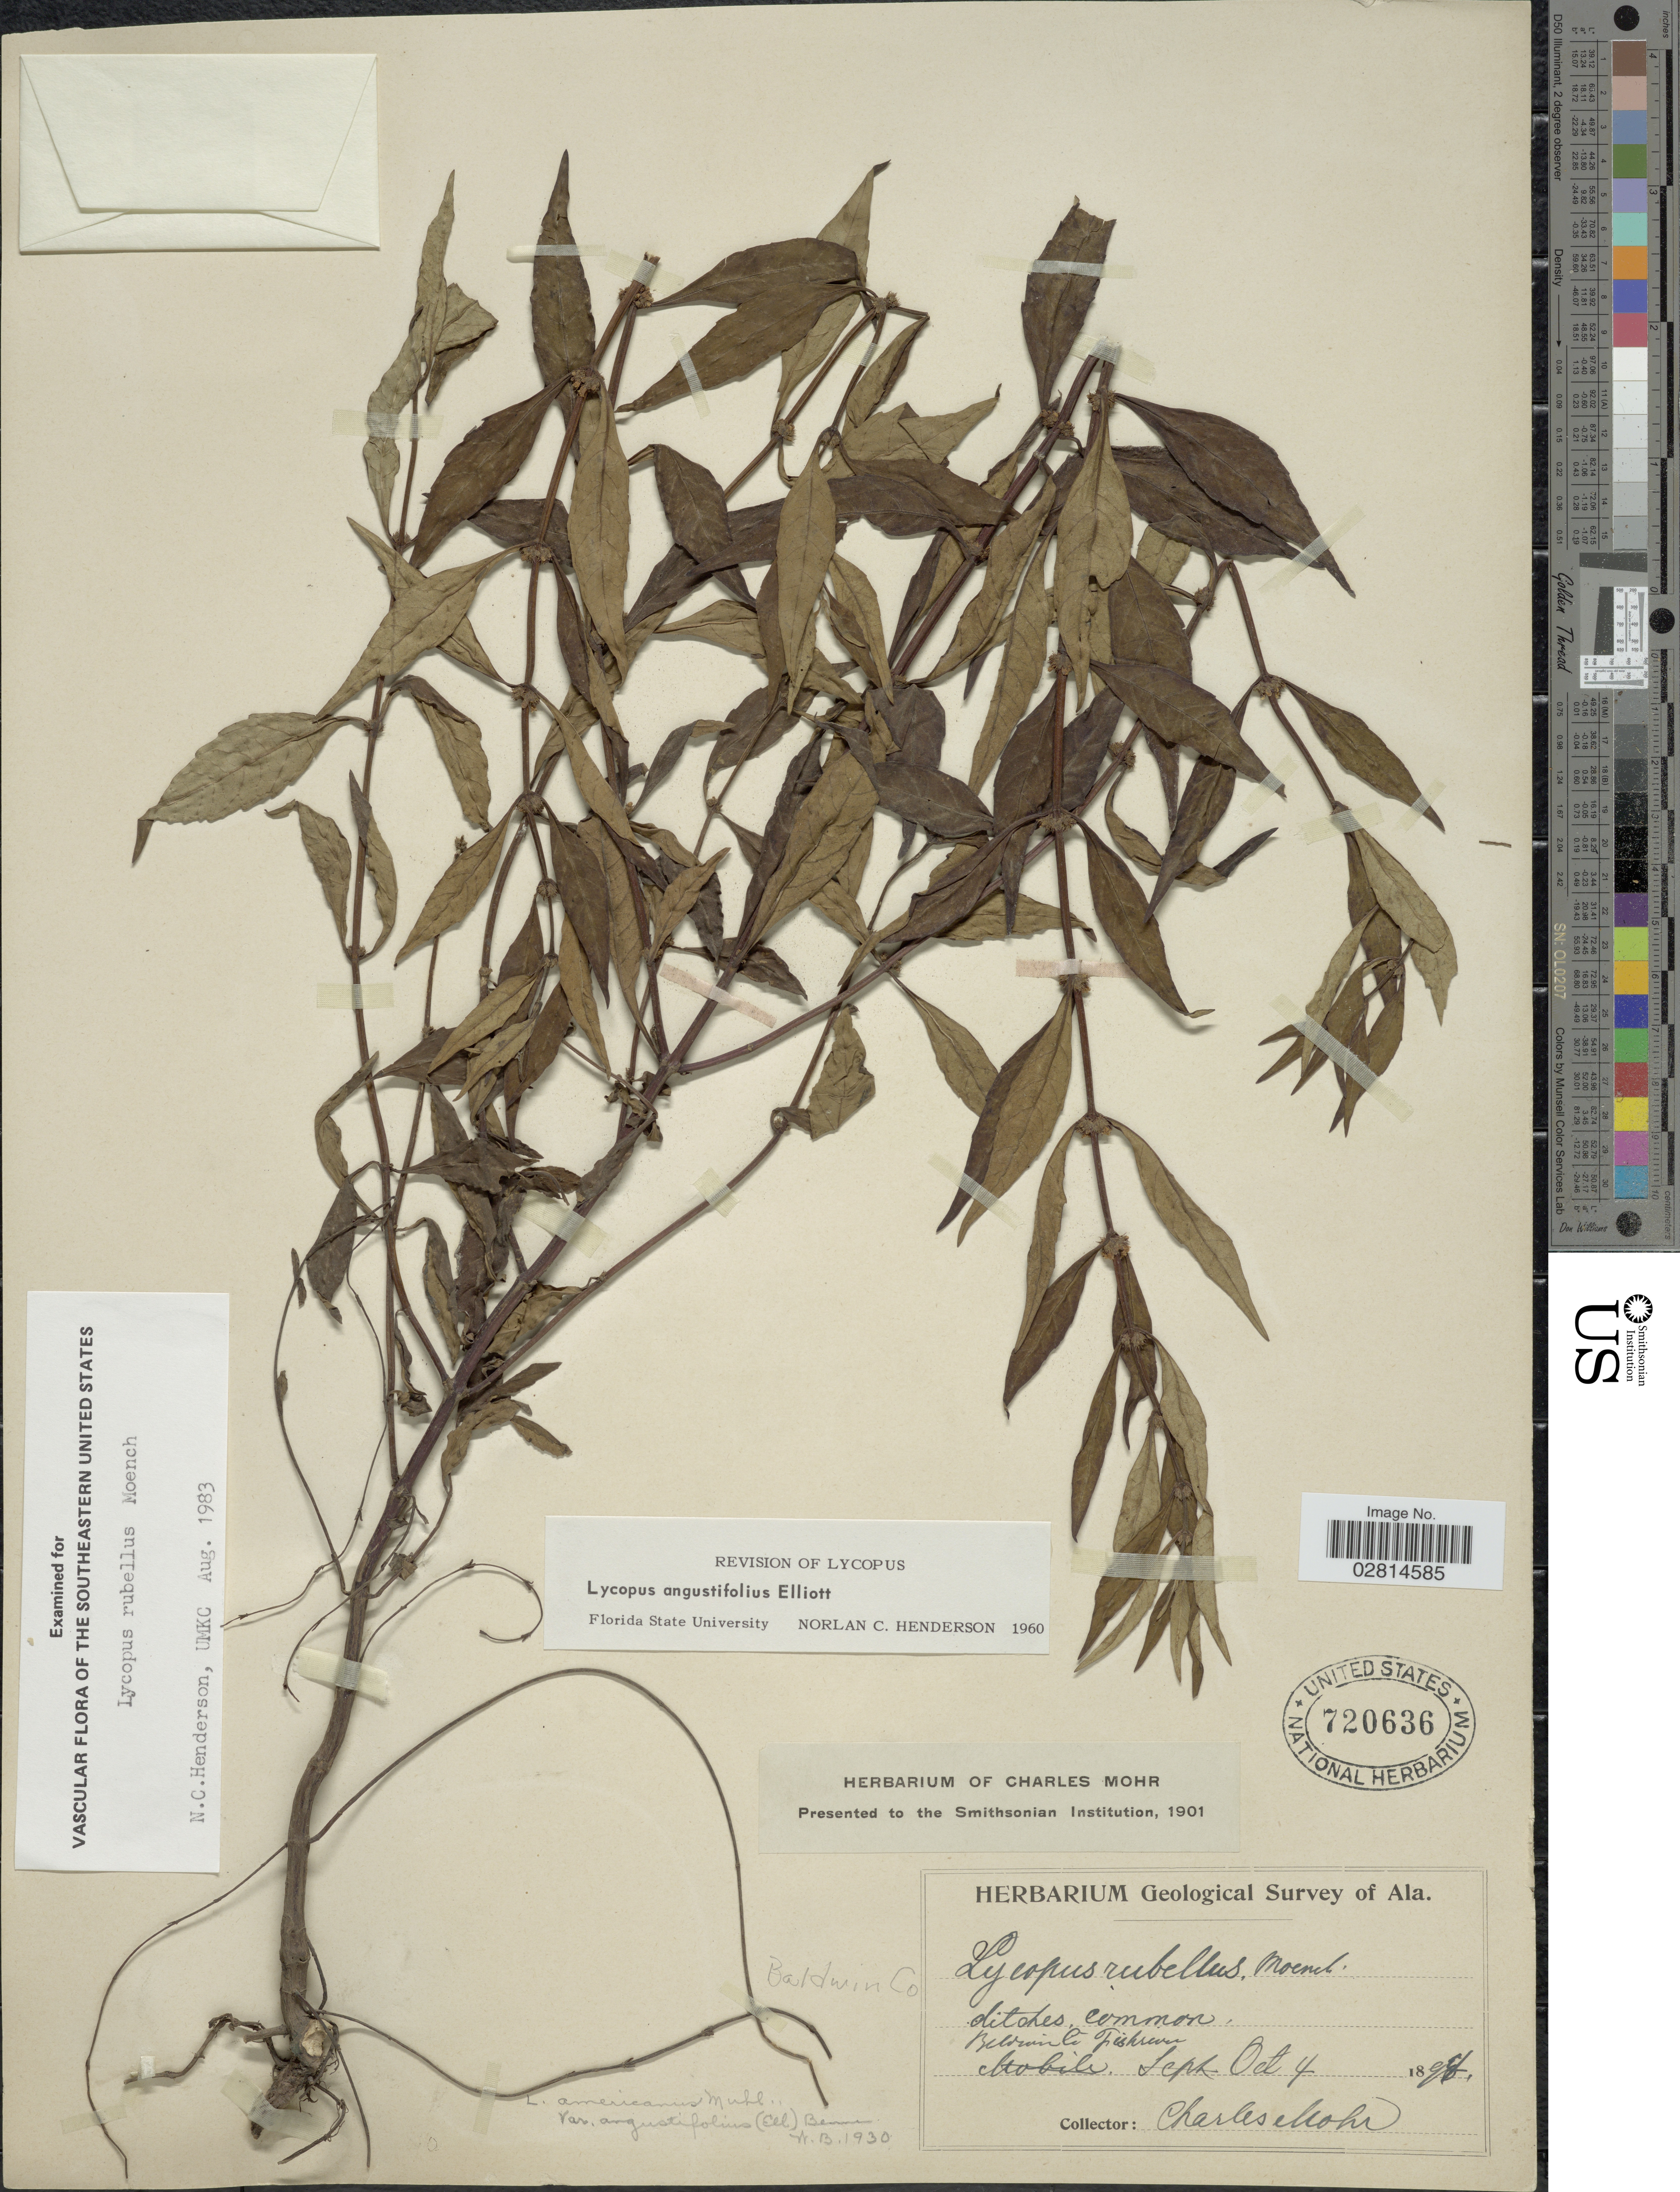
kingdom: Plantae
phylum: Tracheophyta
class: Magnoliopsida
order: Lamiales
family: Lamiaceae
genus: Lycopus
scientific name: Lycopus angustifolius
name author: Elliott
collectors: Mohr, C. T. (herbarium)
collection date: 1894-10-04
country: United States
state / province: Alabama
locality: Baldwin Co. Fishriver.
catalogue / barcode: US 720636